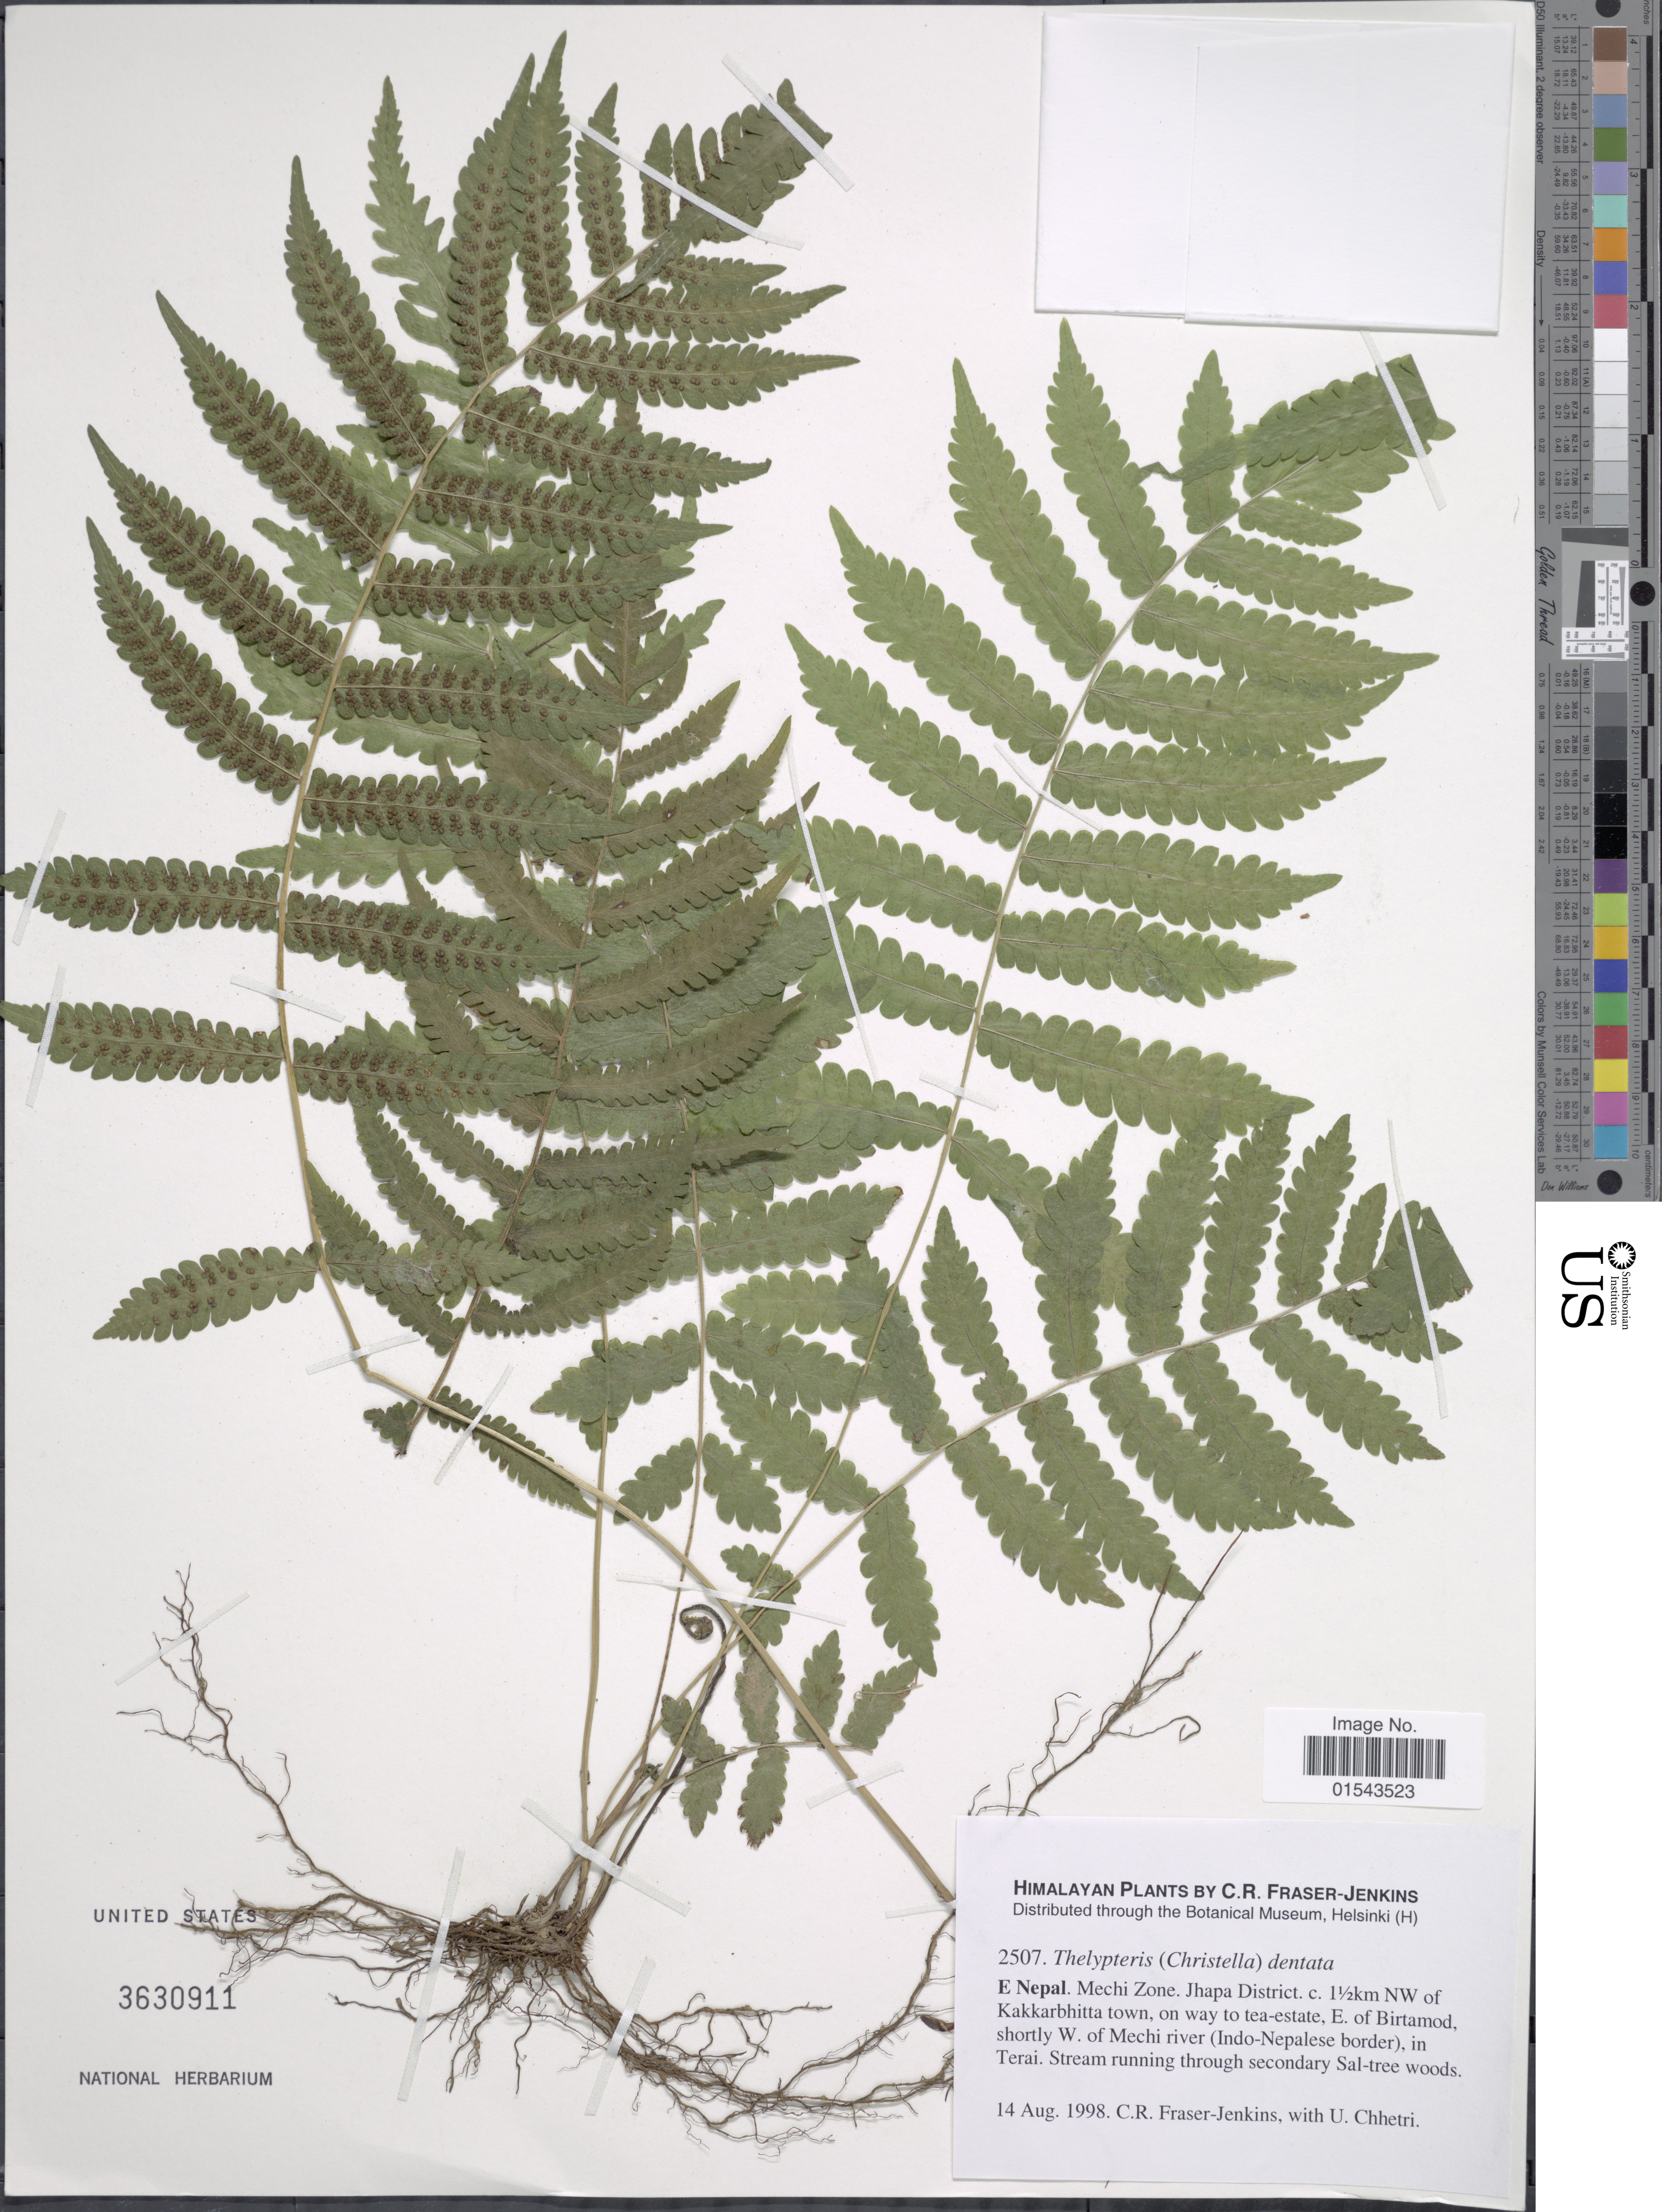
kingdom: Plantae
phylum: Tracheophyta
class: Polypodiopsida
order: Polypodiales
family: Thelypteridaceae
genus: Christella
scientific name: Christella dentata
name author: (Forssk.) Brownsey & Jermy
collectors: C. R. Fraser-Jenkins & U. Chhetri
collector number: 2507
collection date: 1998-08-14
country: Nepal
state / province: Mechi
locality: Himalaya, E Nepal. Mechi Zone, Jhapa District 1.5 km NW of Kakkarbhita town, on way to tea-estate, E. Of Birtamod shortly W. of Mechi river (Indo-Nepalese border), in Terai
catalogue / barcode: US 3630911